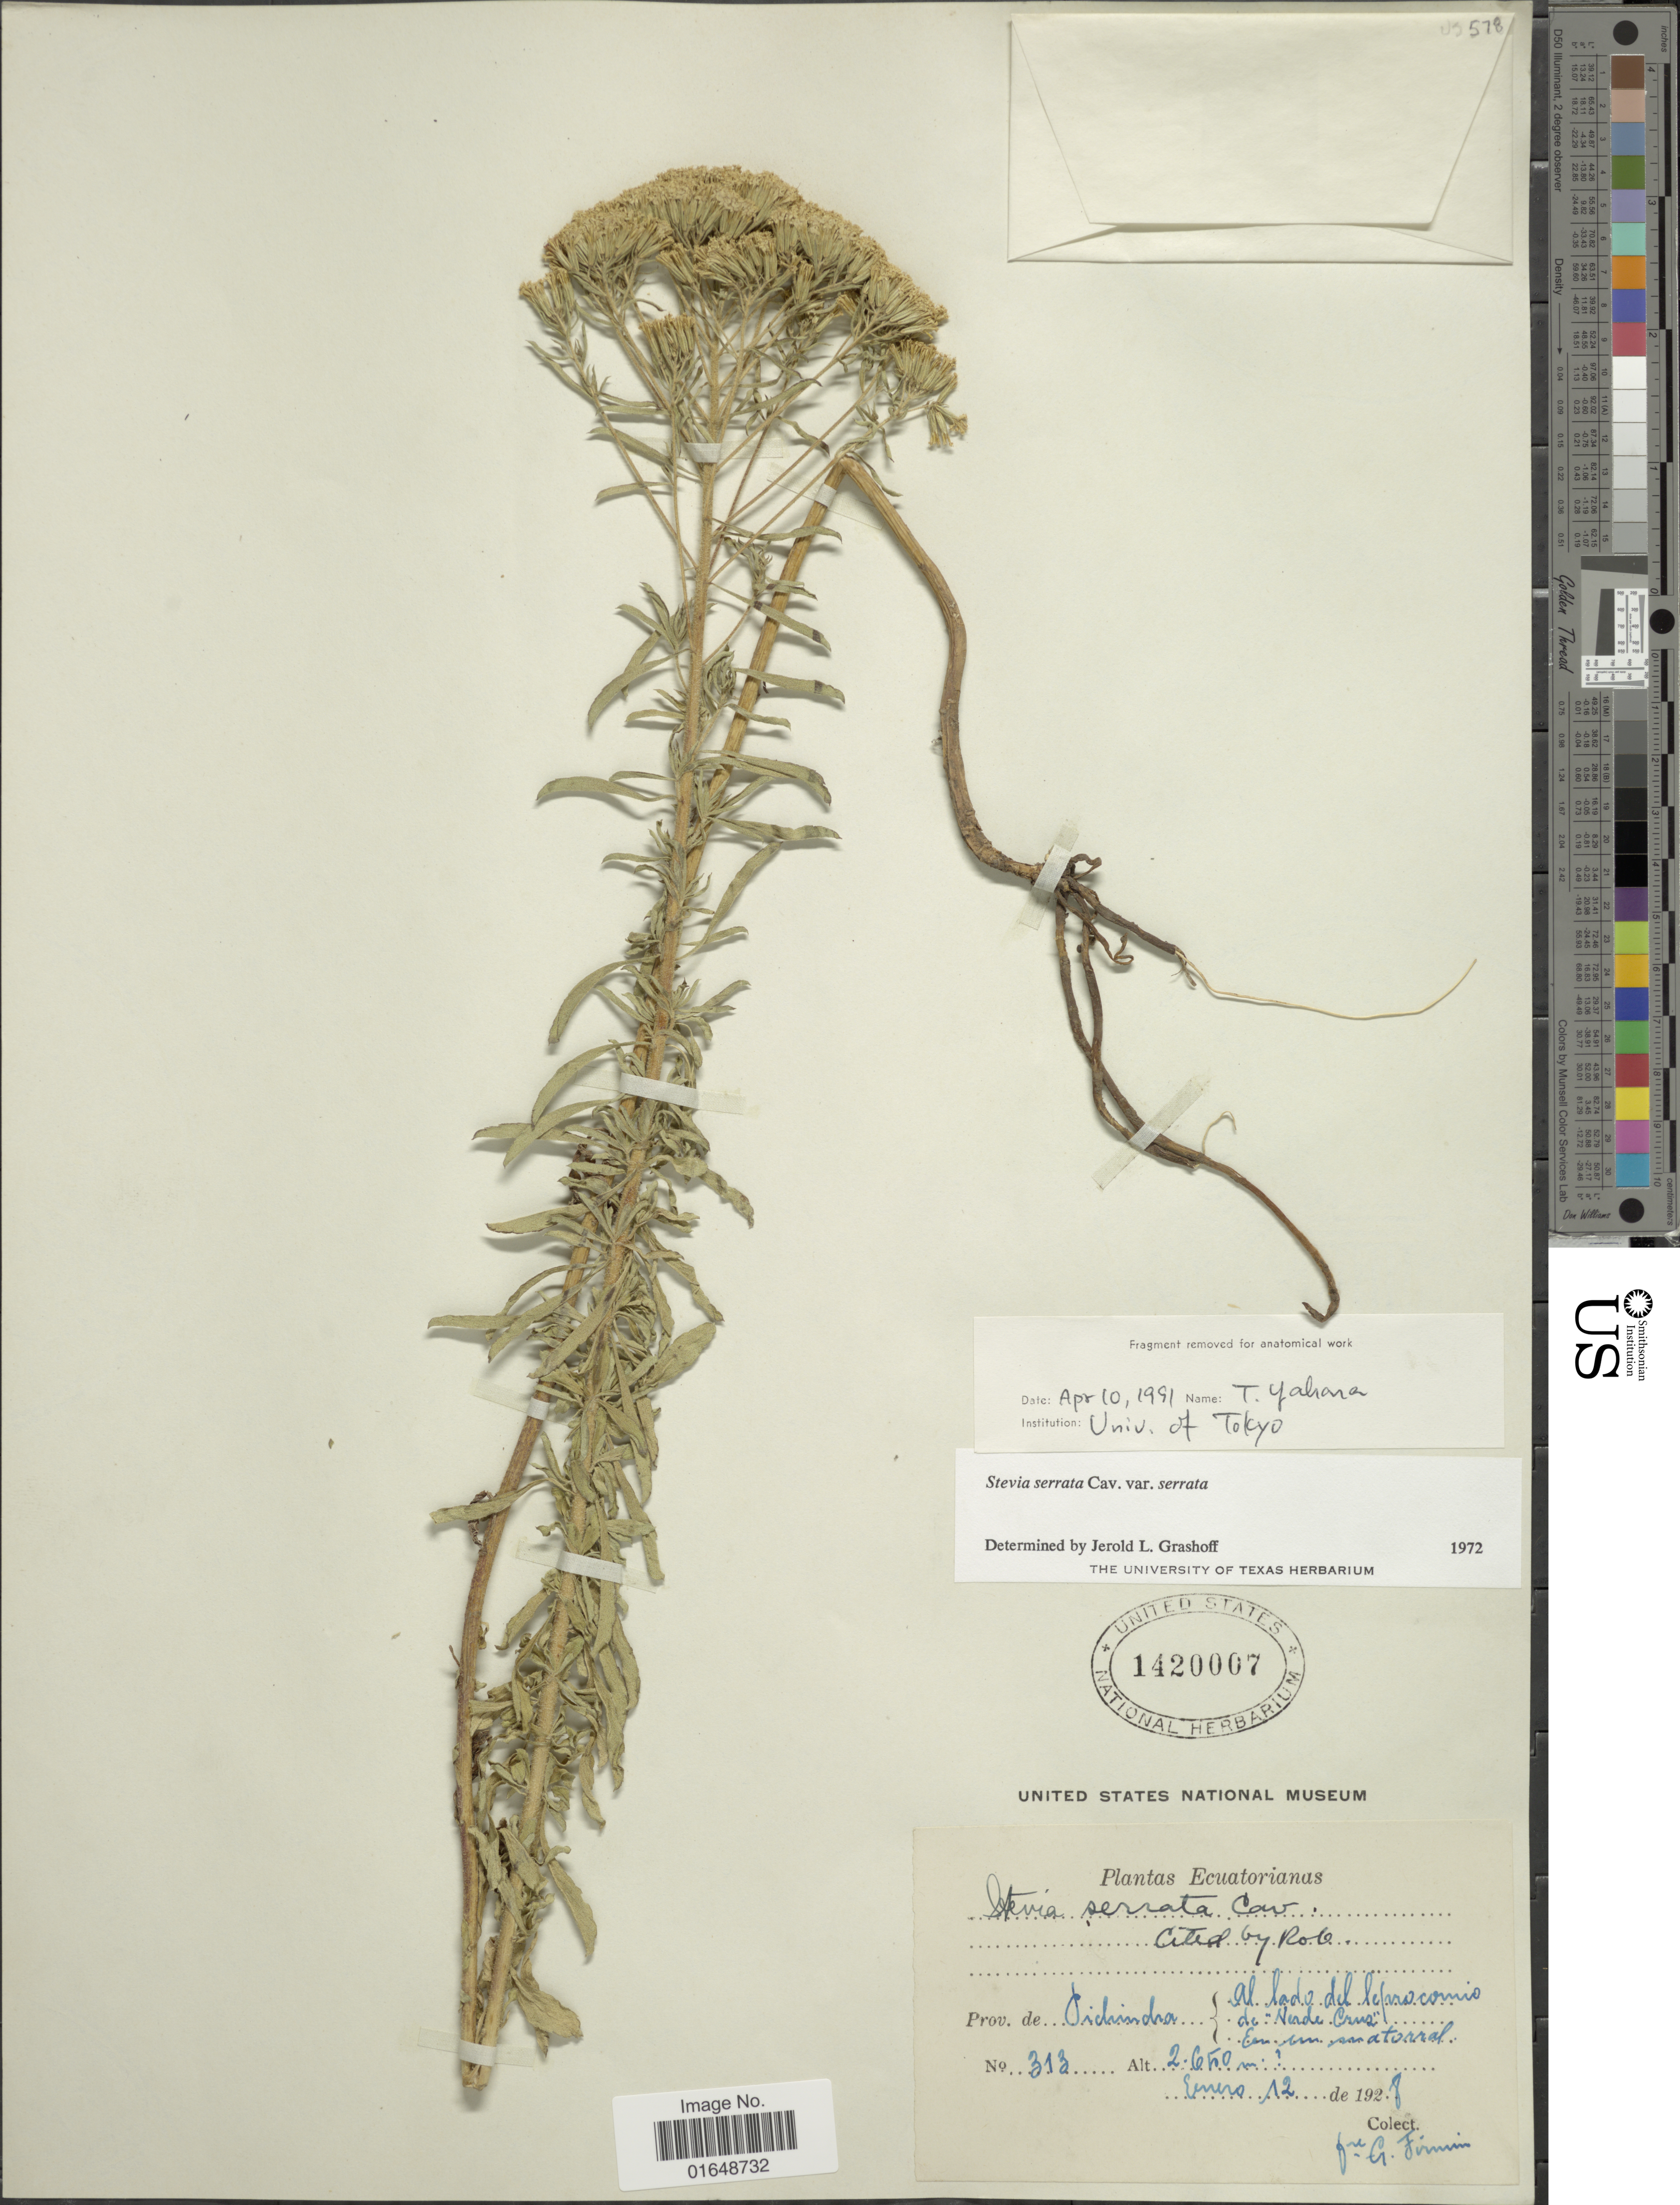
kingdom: Plantae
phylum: Tracheophyta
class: Magnoliopsida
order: Asterales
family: Asteraceae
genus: Stevia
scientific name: Stevia serrata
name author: Cav.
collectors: G. Firmin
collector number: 313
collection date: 1928-01-12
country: Ecuador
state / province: Pichincha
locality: Prov. de Pichincha, al lado del leprocomio, de "Verde Cruz", En un matorral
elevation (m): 2650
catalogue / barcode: US 1420007